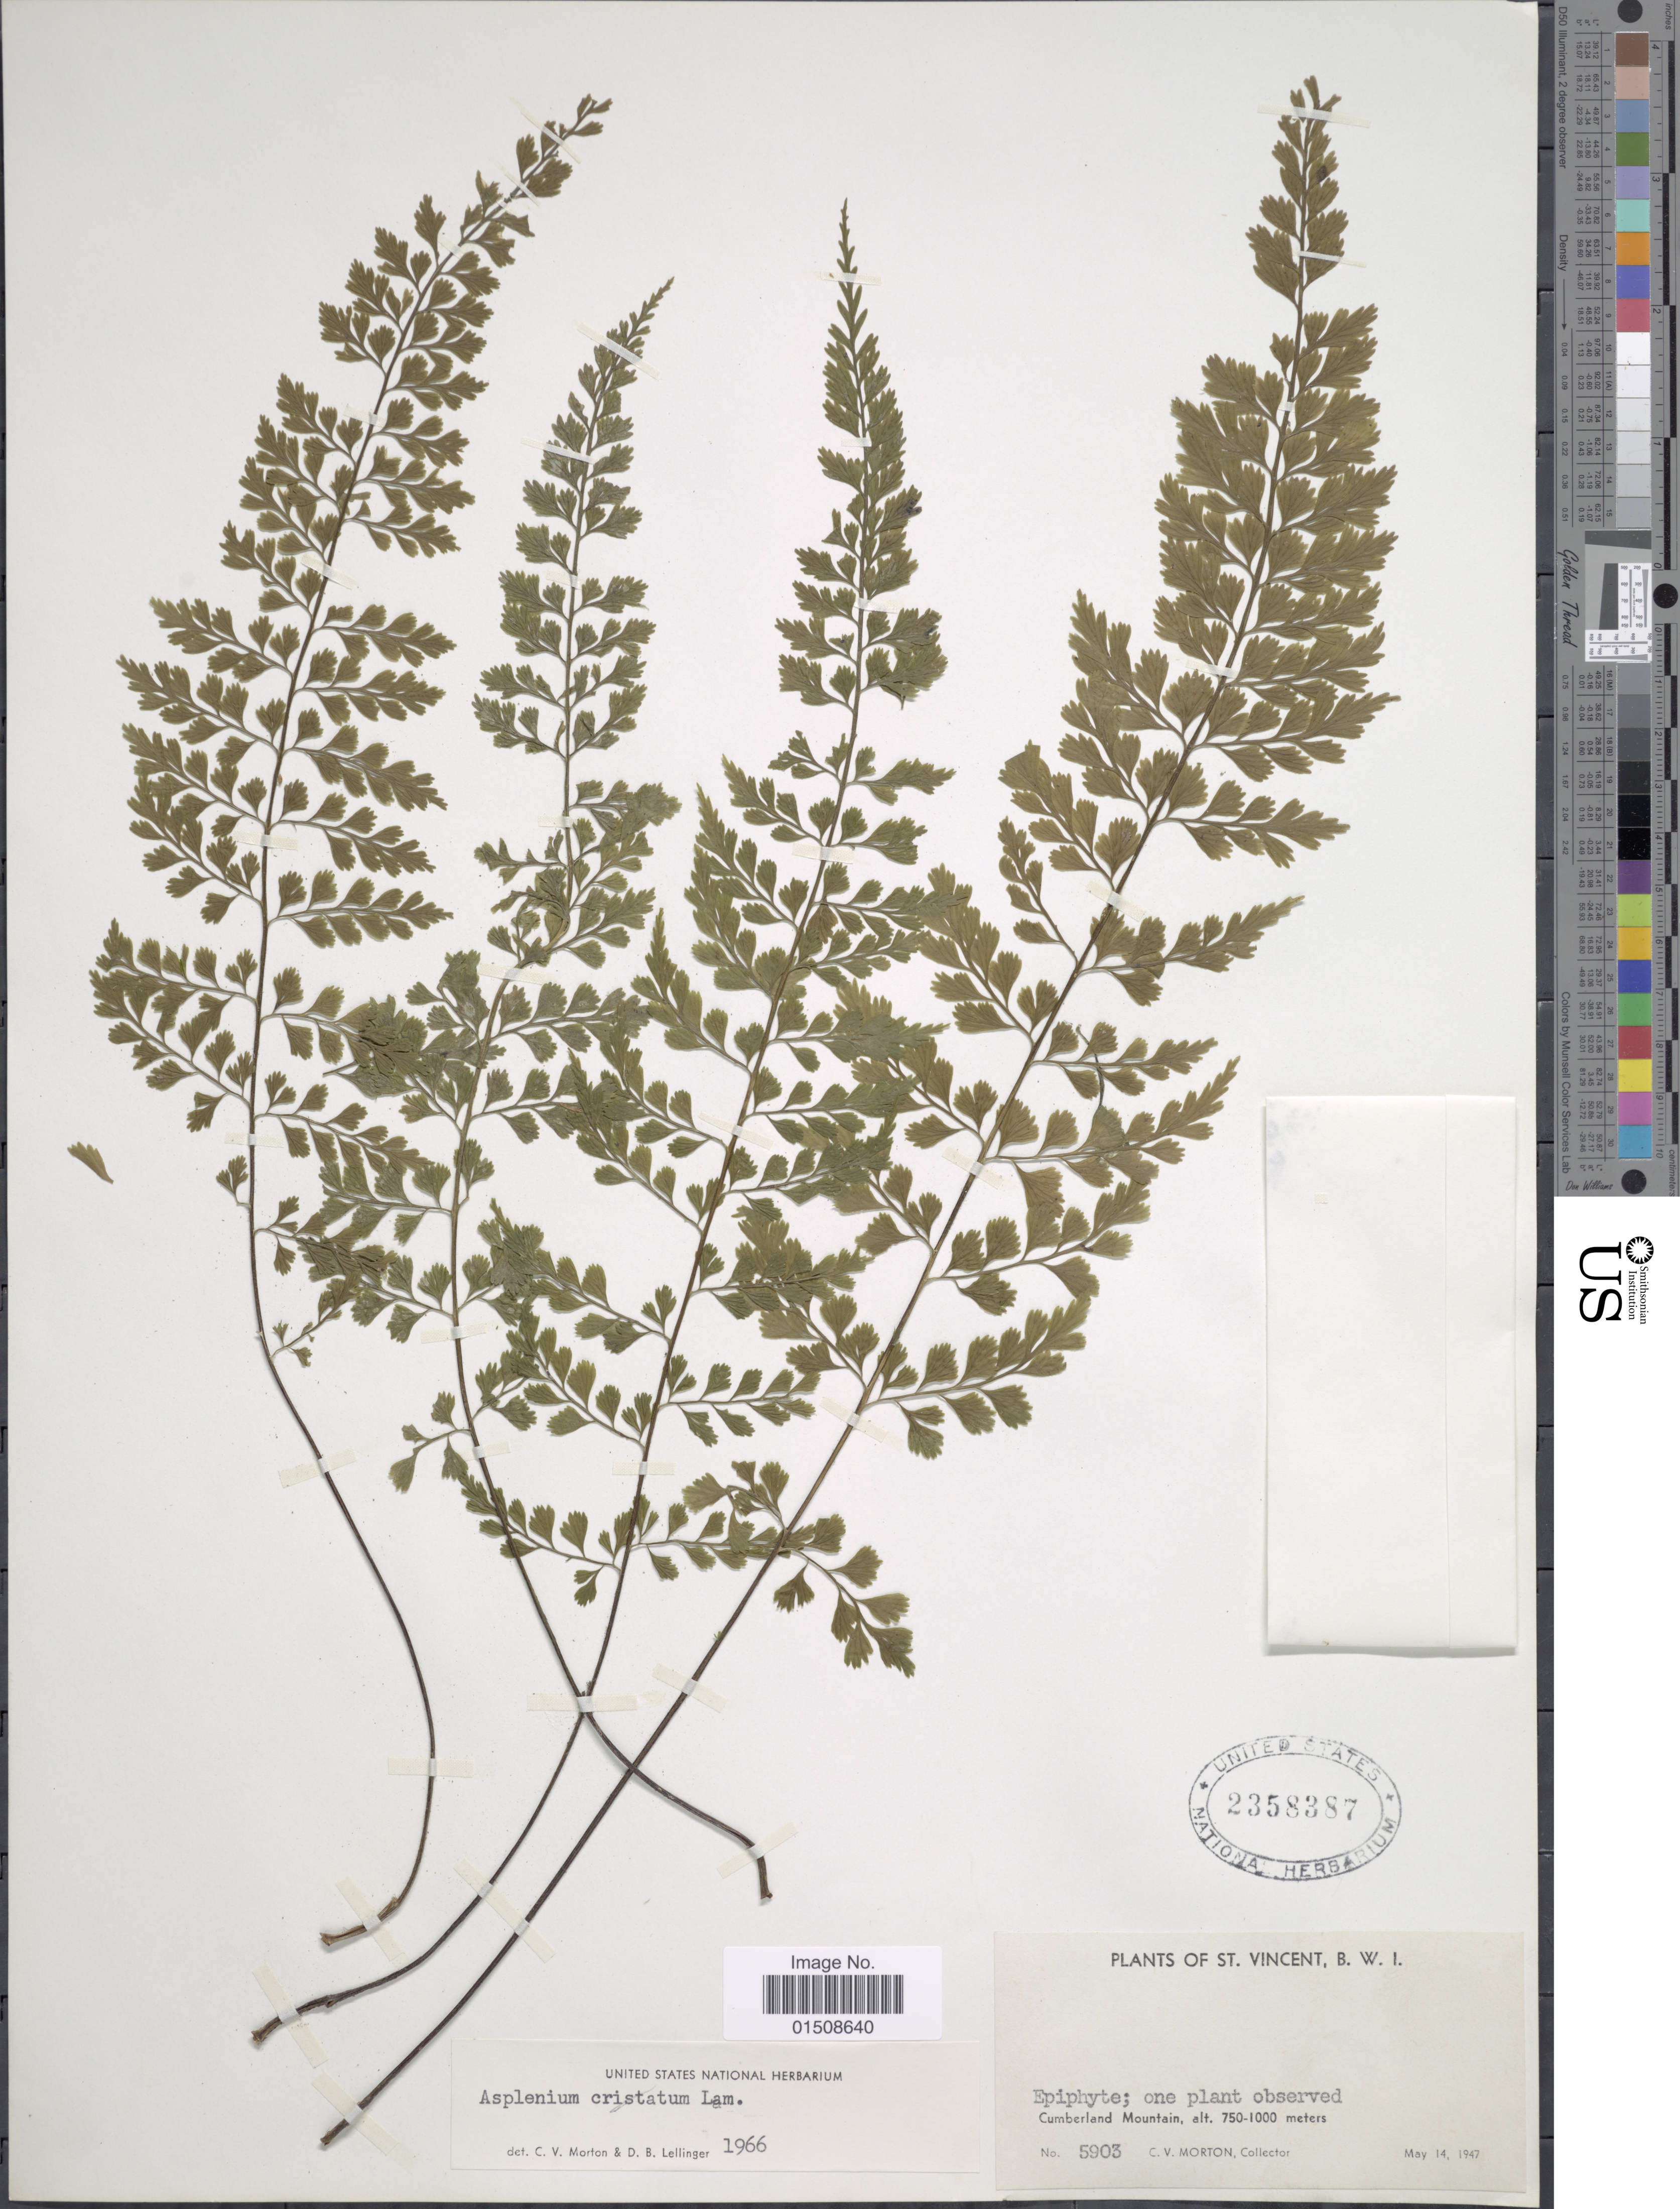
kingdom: Plantae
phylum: Tracheophyta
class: Polypodiopsida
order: Polypodiales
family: Aspleniaceae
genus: Asplenium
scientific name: Asplenium cuneatum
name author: Lam.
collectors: C. V. Morton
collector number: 5903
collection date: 1947-05-14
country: St. Vincent - Grenadines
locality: St. Vincent, Cumberland Mountain, B. W. I.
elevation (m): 750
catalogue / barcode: US 2358387